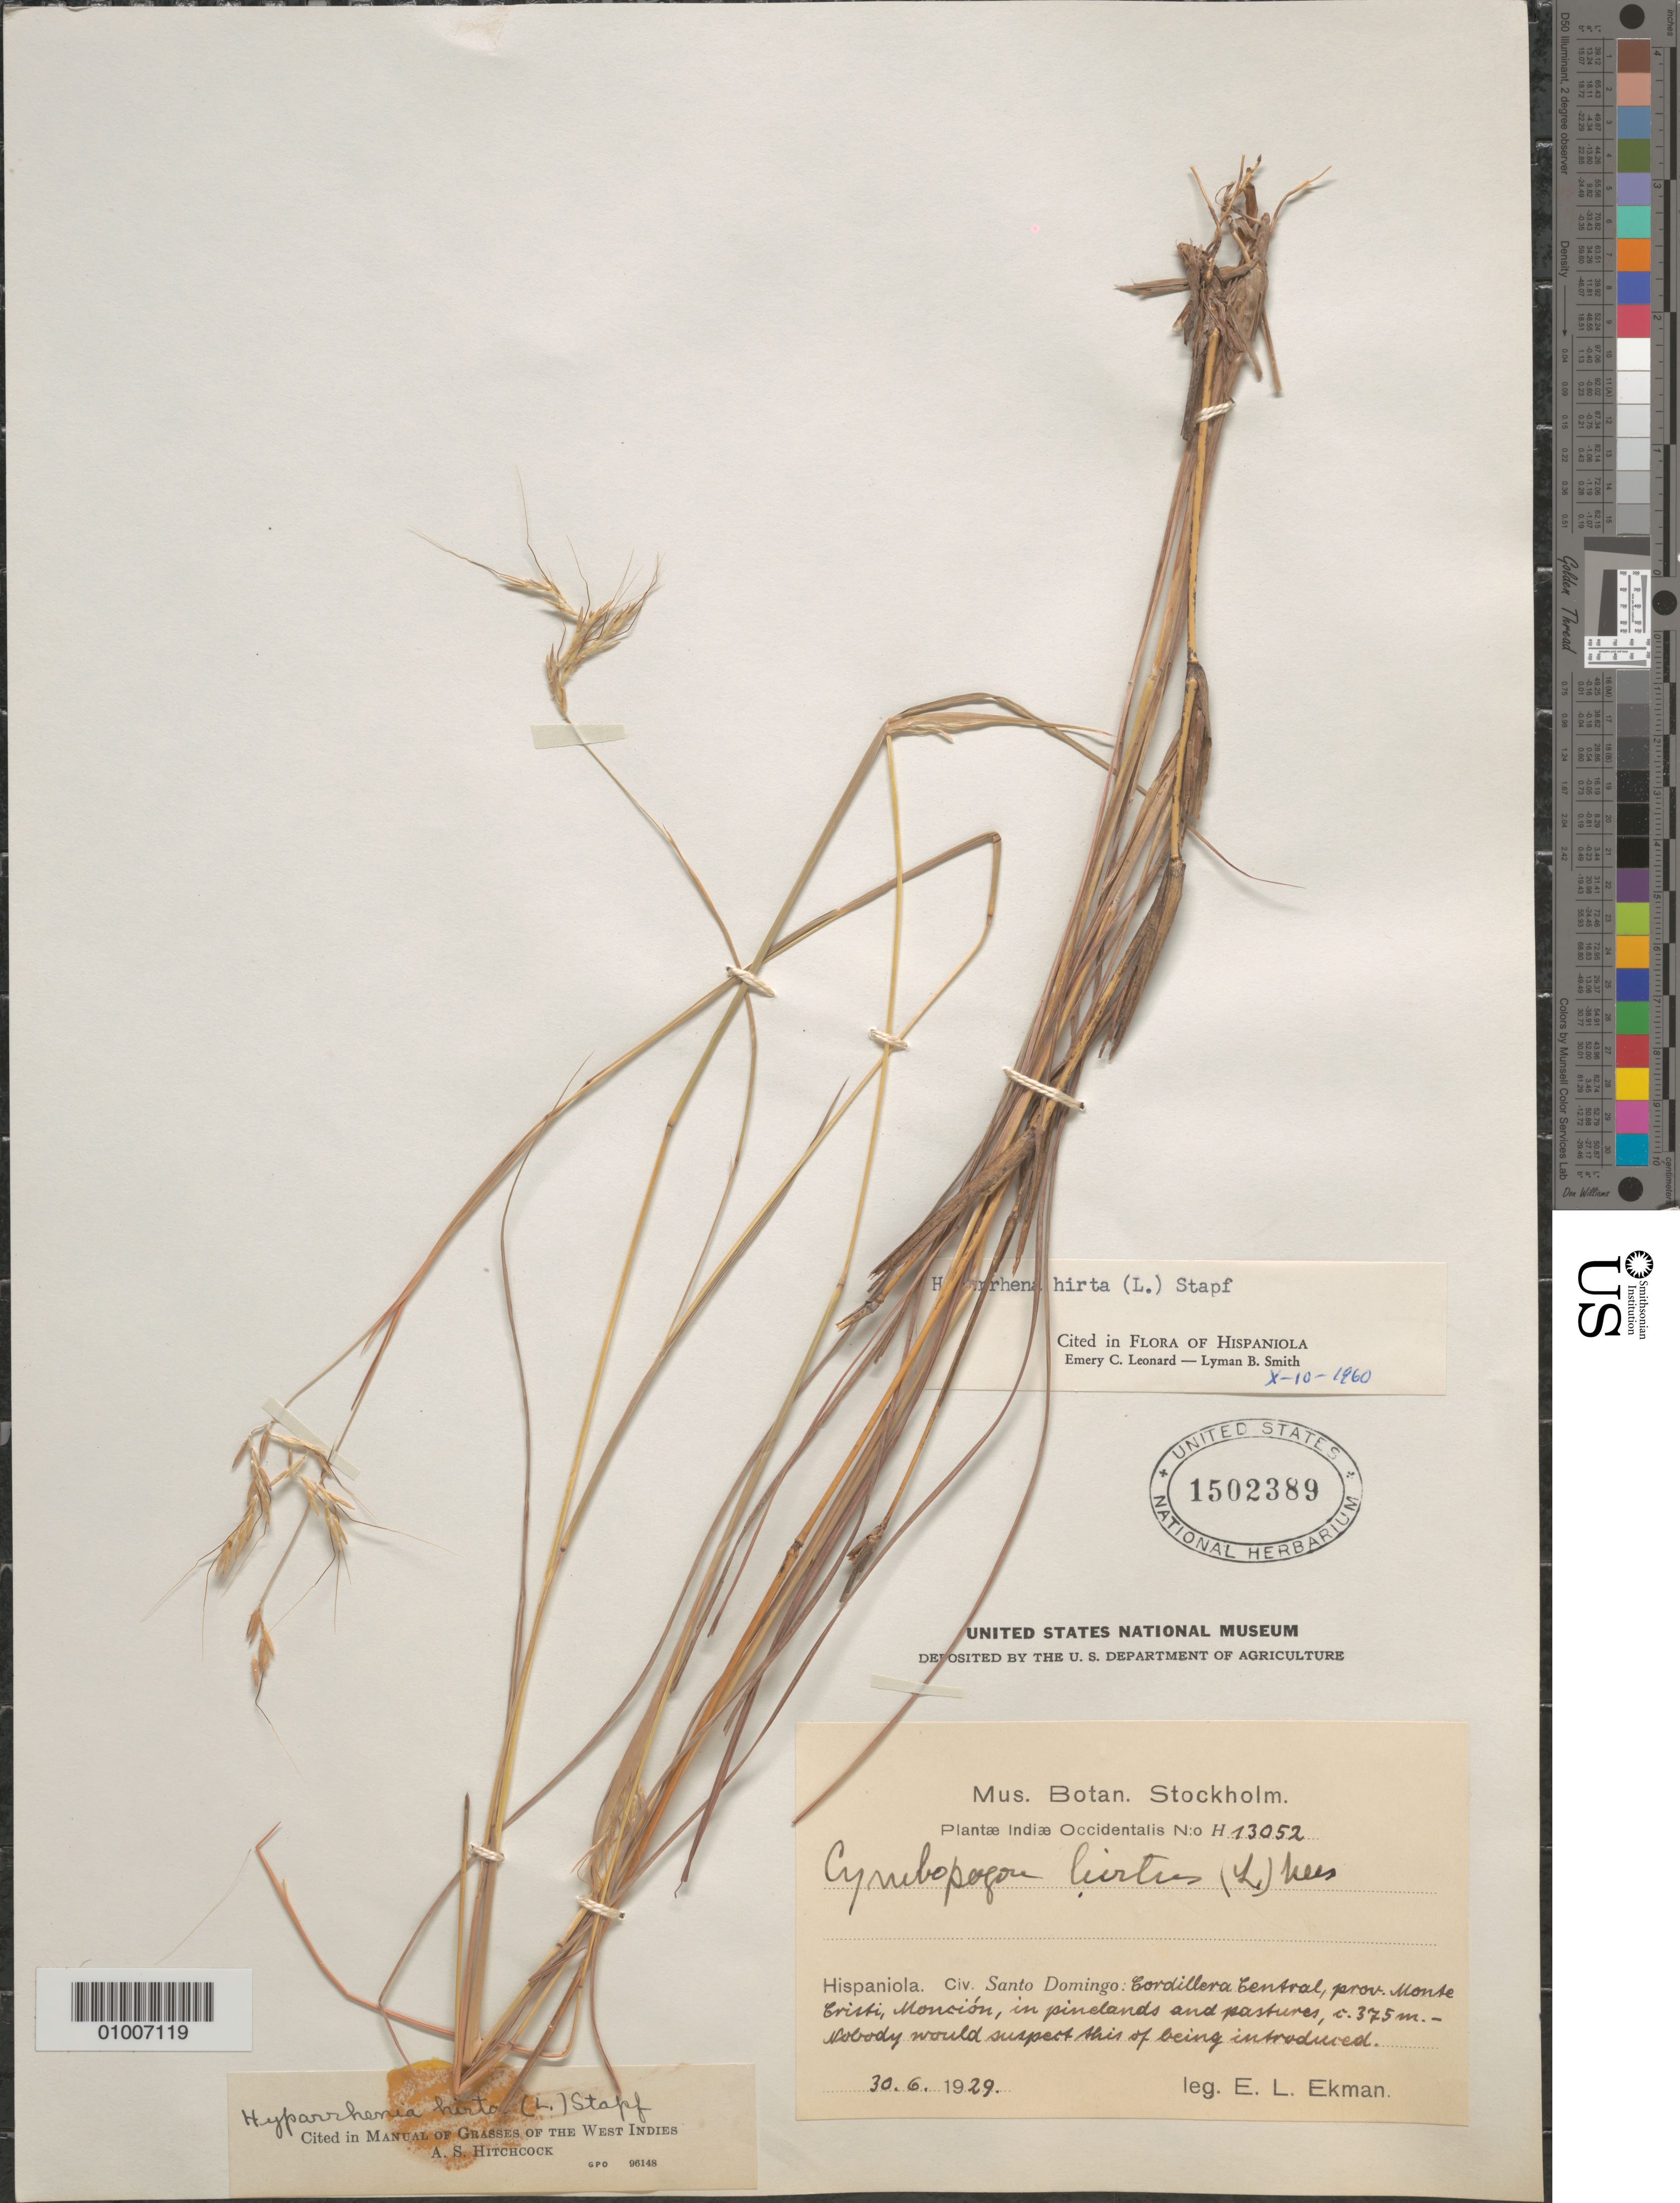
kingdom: Plantae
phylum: Tracheophyta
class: Liliopsida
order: Poales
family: Poaceae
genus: Hyparrhenia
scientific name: Hyparrhenia hirta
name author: (L.) Stapf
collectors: E. L. Ekman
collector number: H 13052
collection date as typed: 30 Jun 1929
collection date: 1929-06-30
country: Dominican Republic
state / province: Monte Cristi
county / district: Monción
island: Hispaniola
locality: Cordillera Central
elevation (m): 375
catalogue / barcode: US 1502389